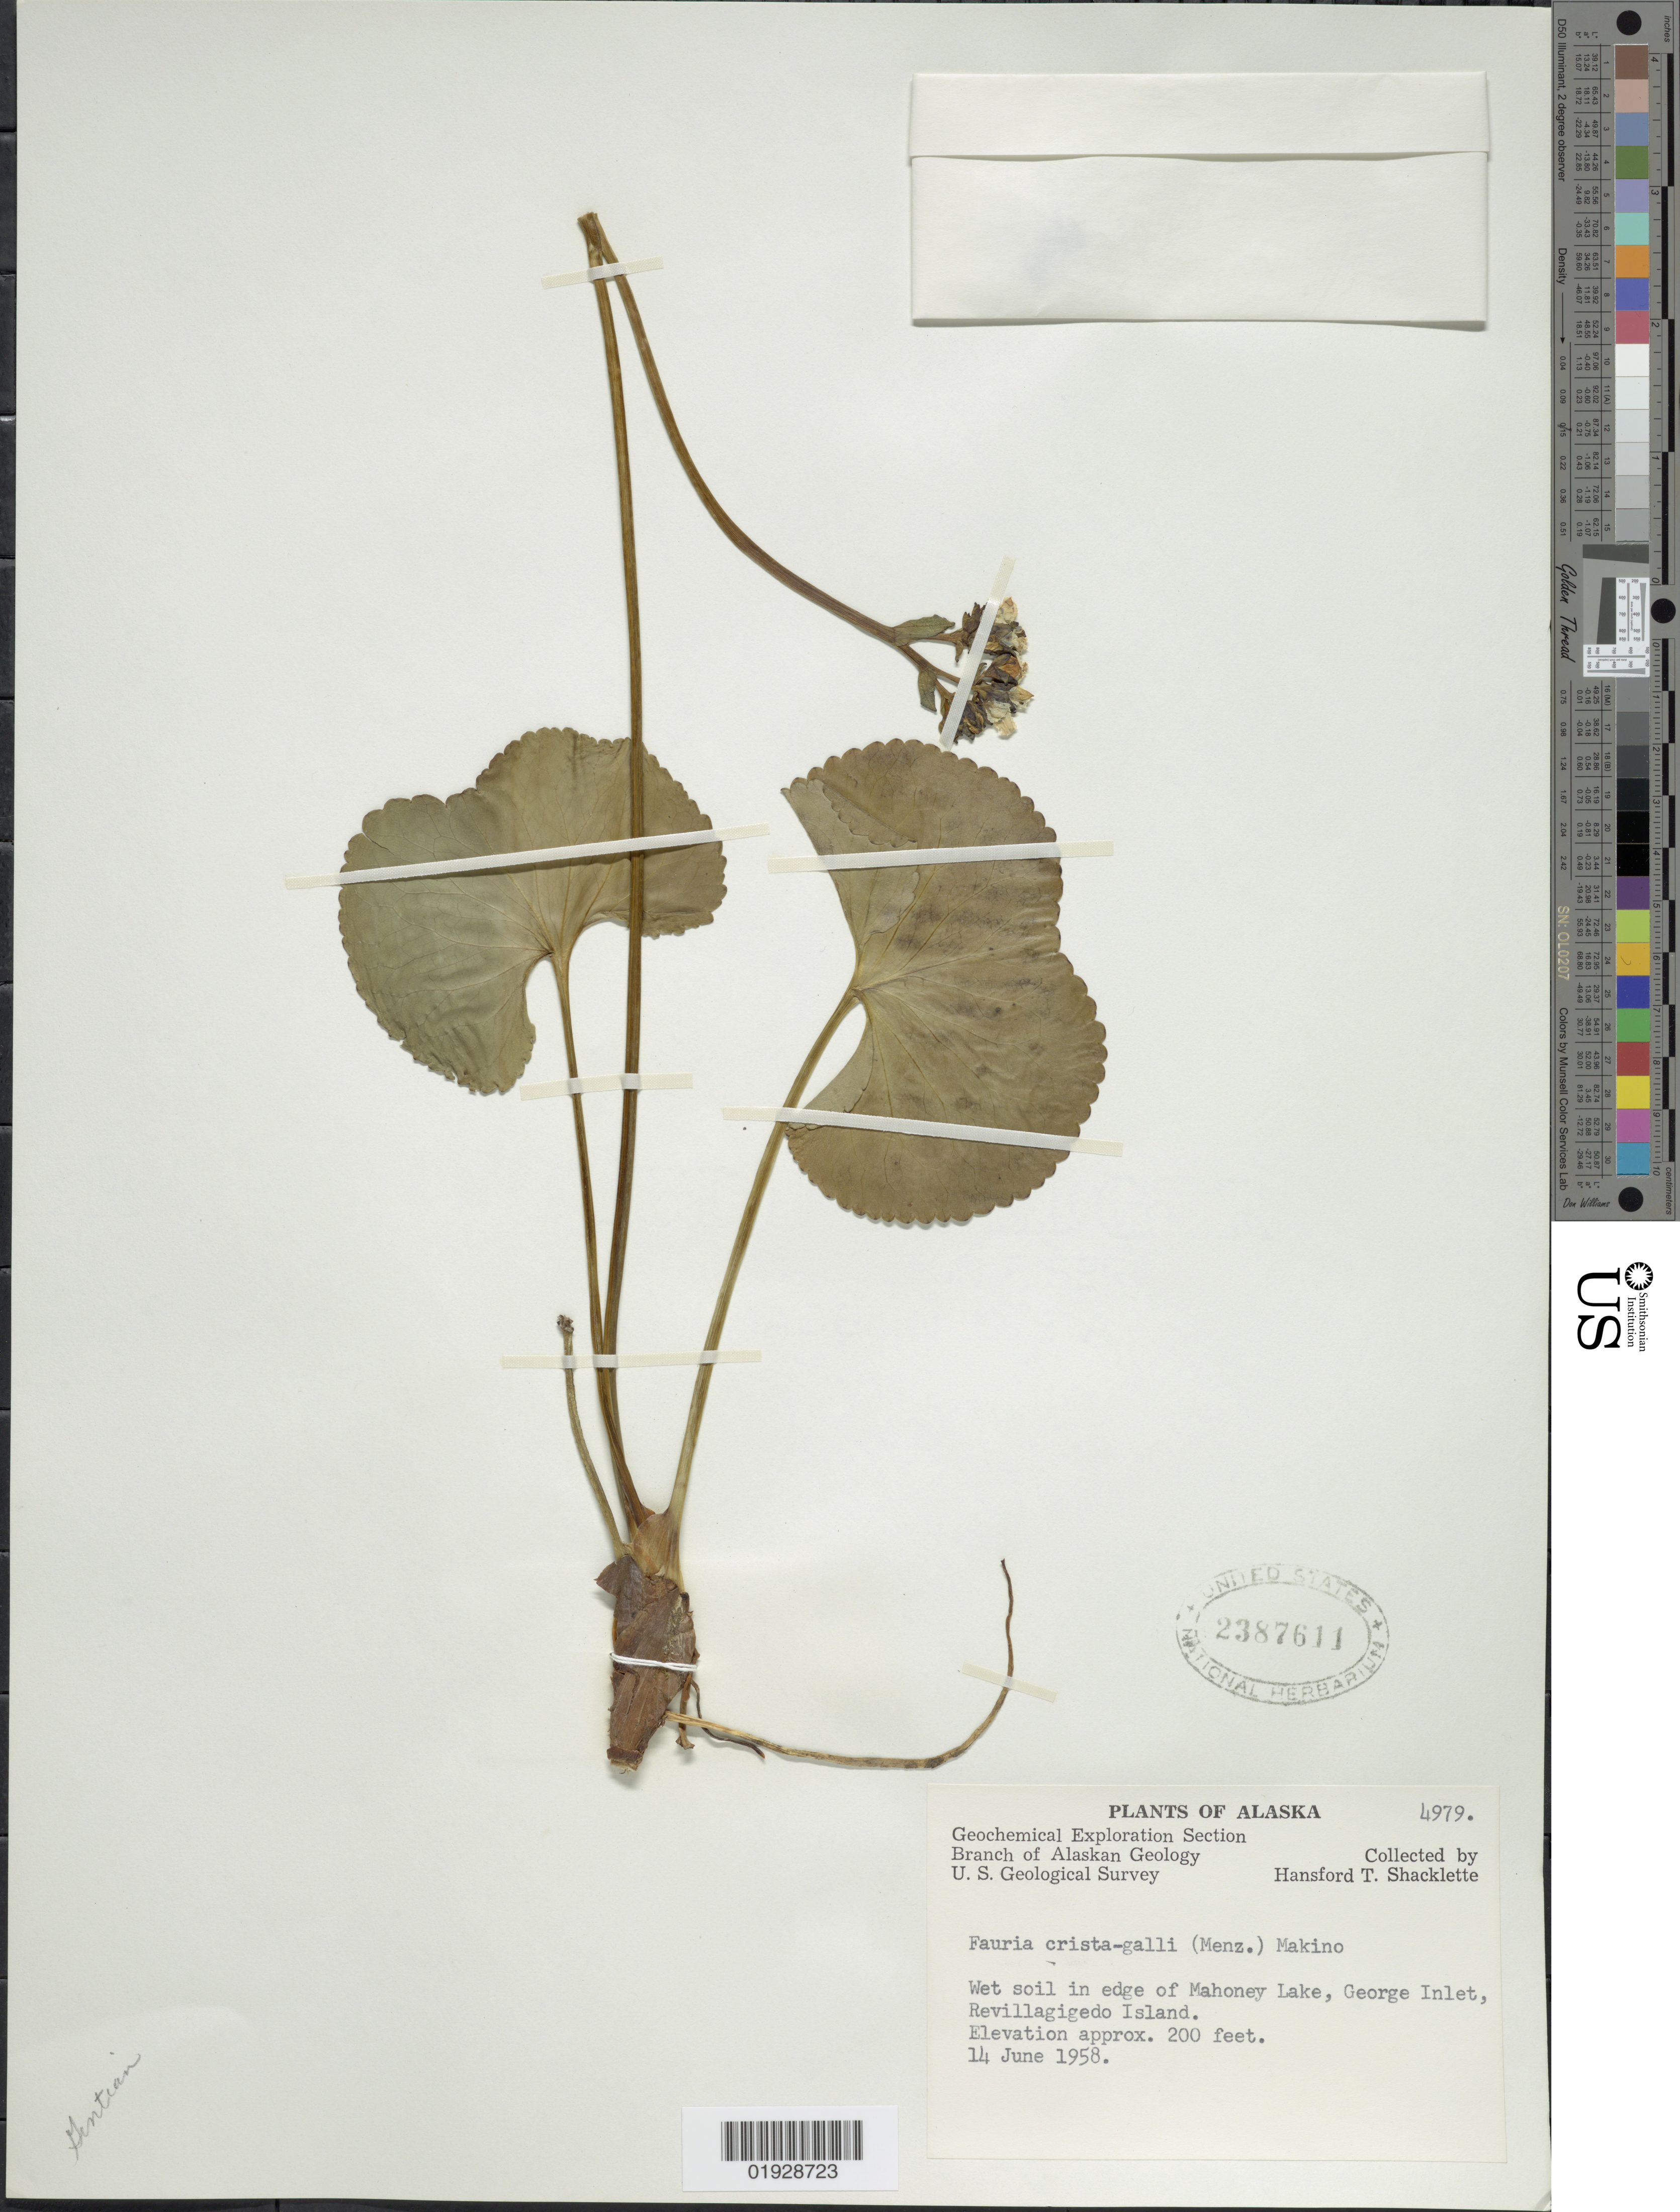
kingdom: Plantae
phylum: Tracheophyta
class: Magnoliopsida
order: Asterales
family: Menyanthaceae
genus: Nephrophyllidium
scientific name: Nephrophyllidium crista-galli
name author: (Menzies ex Hook.) Gilg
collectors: H. Shacklette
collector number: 4979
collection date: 1958-06-14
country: United States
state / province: Alaska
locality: Mahoney Lake, George Inlet, Revillagigedo Island.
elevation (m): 61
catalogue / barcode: US 2387611